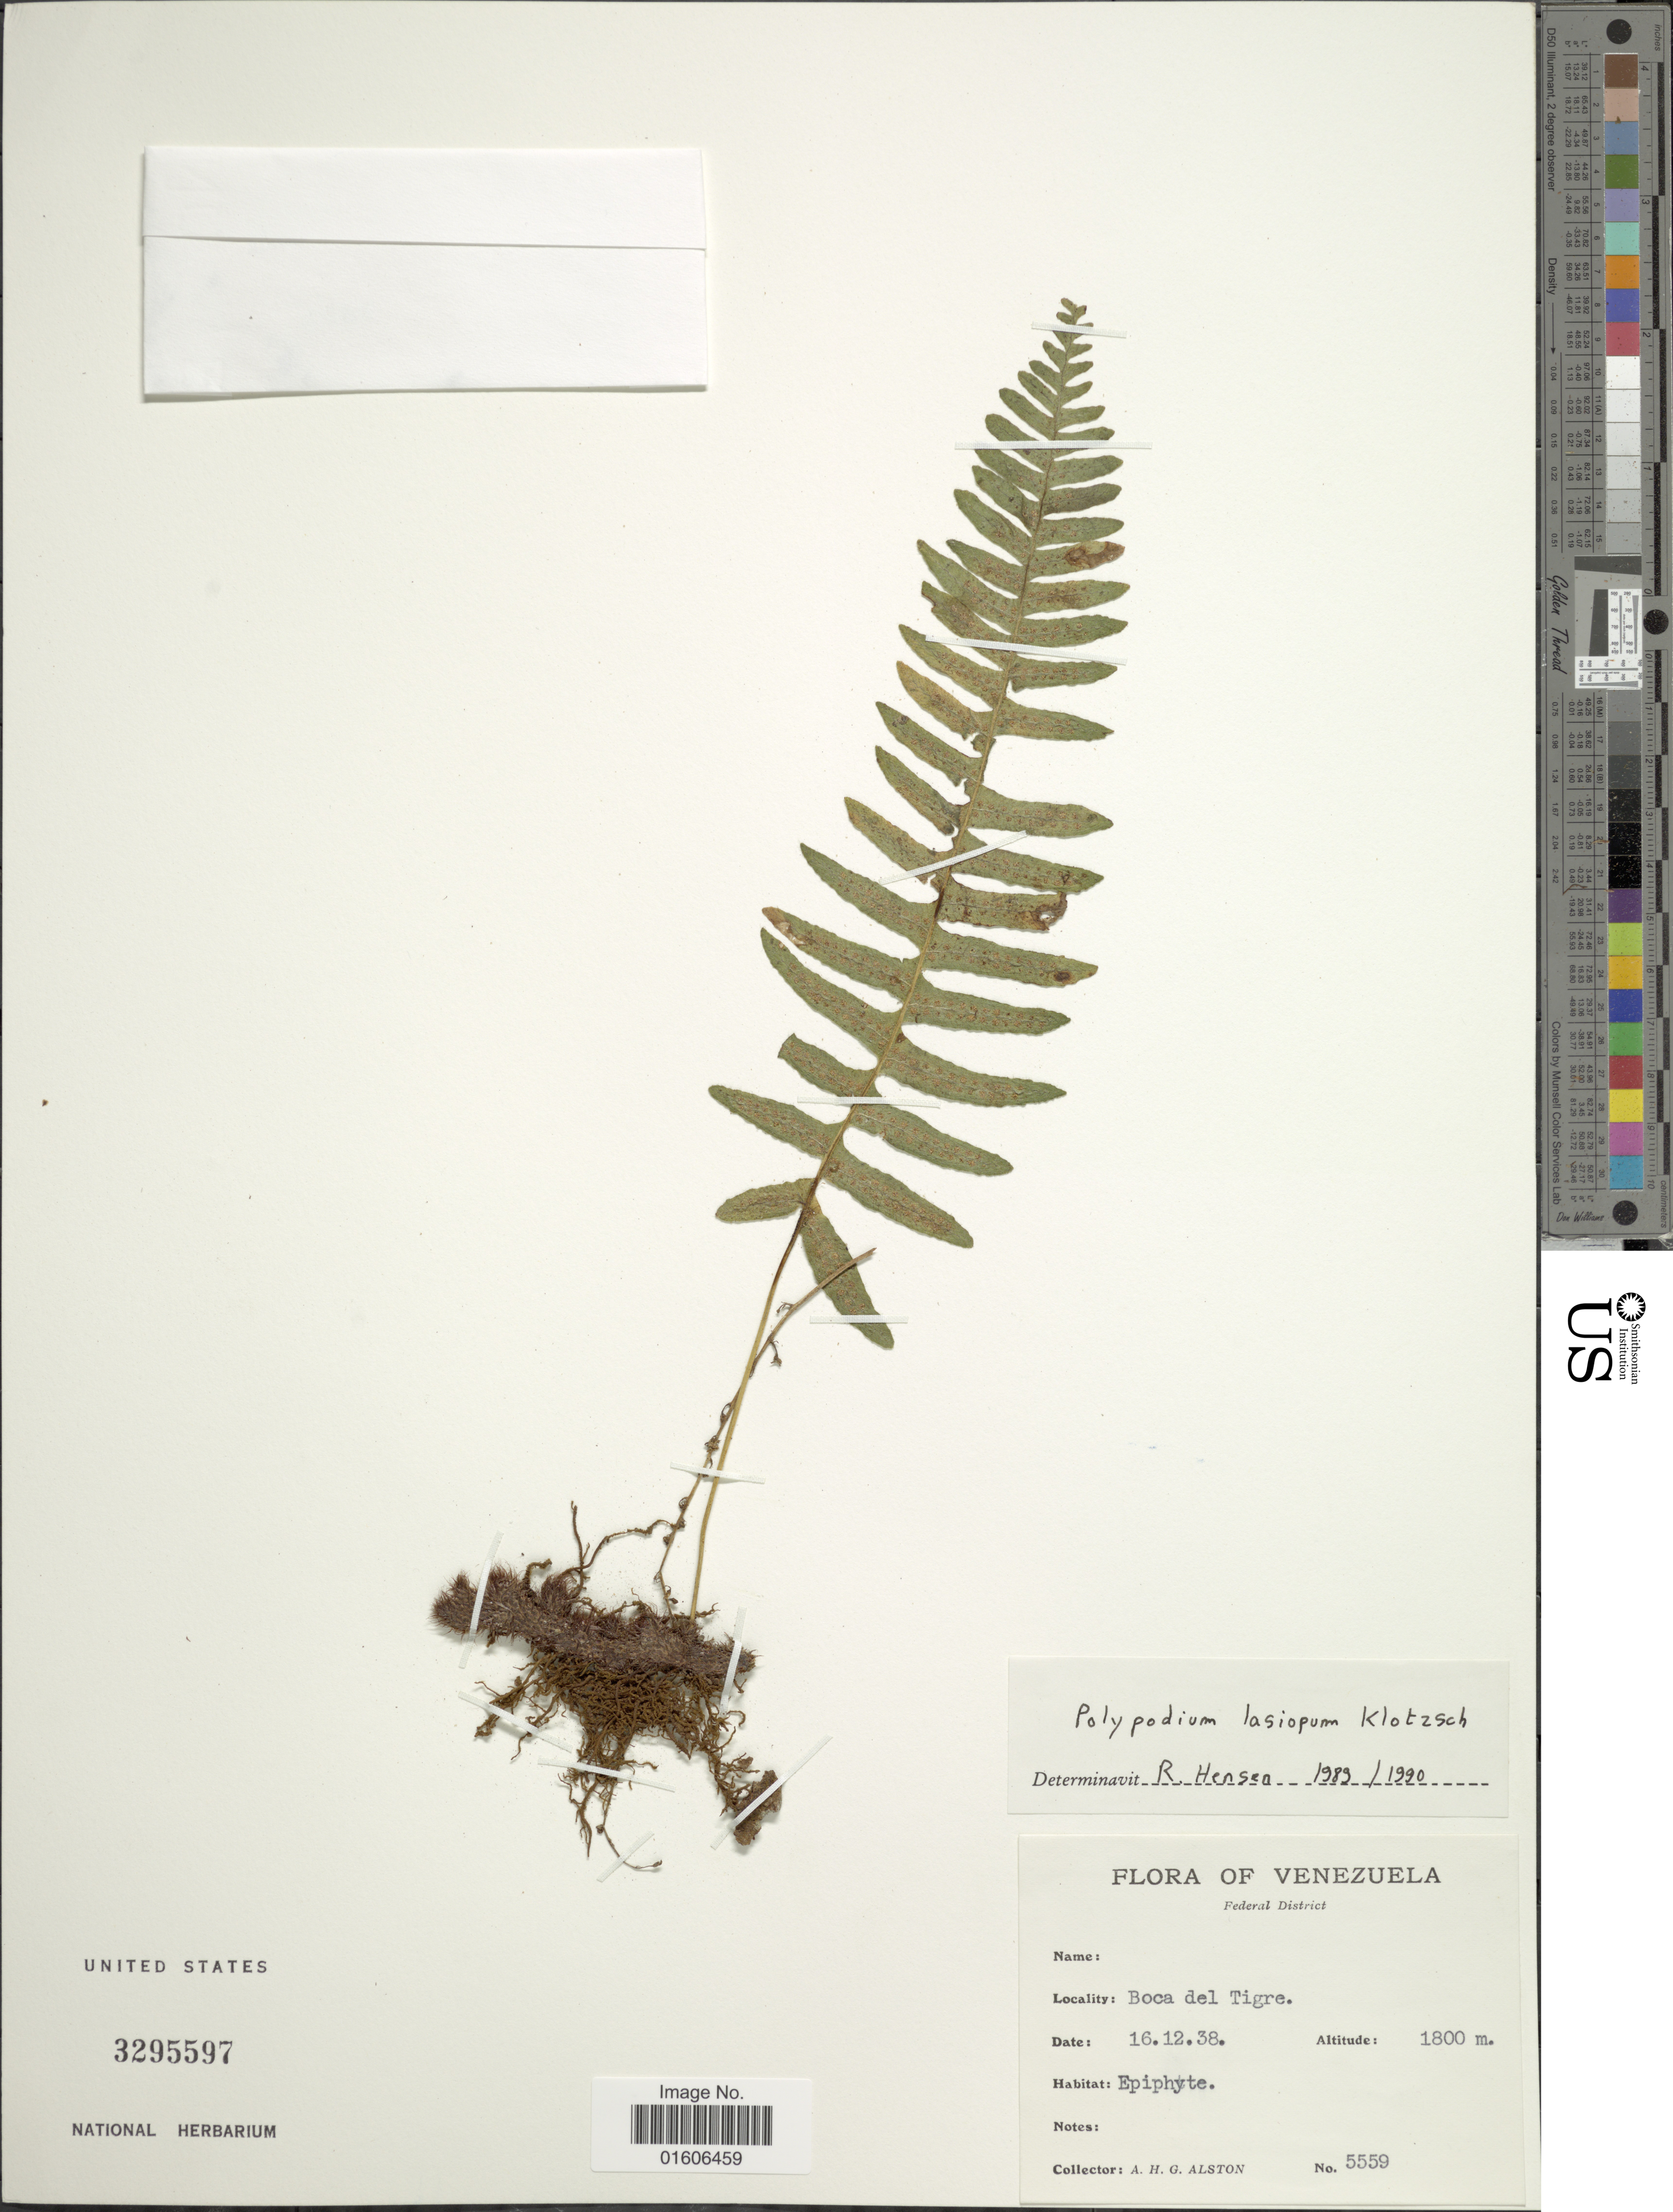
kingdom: Plantae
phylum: Tracheophyta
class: Polypodiopsida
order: Polypodiales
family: Polypodiaceae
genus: Serpocaulon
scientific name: Serpocaulon lasiopus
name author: (Klotzsch) A.R. Sm.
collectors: A. H. Alston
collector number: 5559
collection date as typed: Transcribed d/m/y: 16/12/38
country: Venezuela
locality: Federal District. Boca del Tigre.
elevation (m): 1800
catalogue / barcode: US 3295597